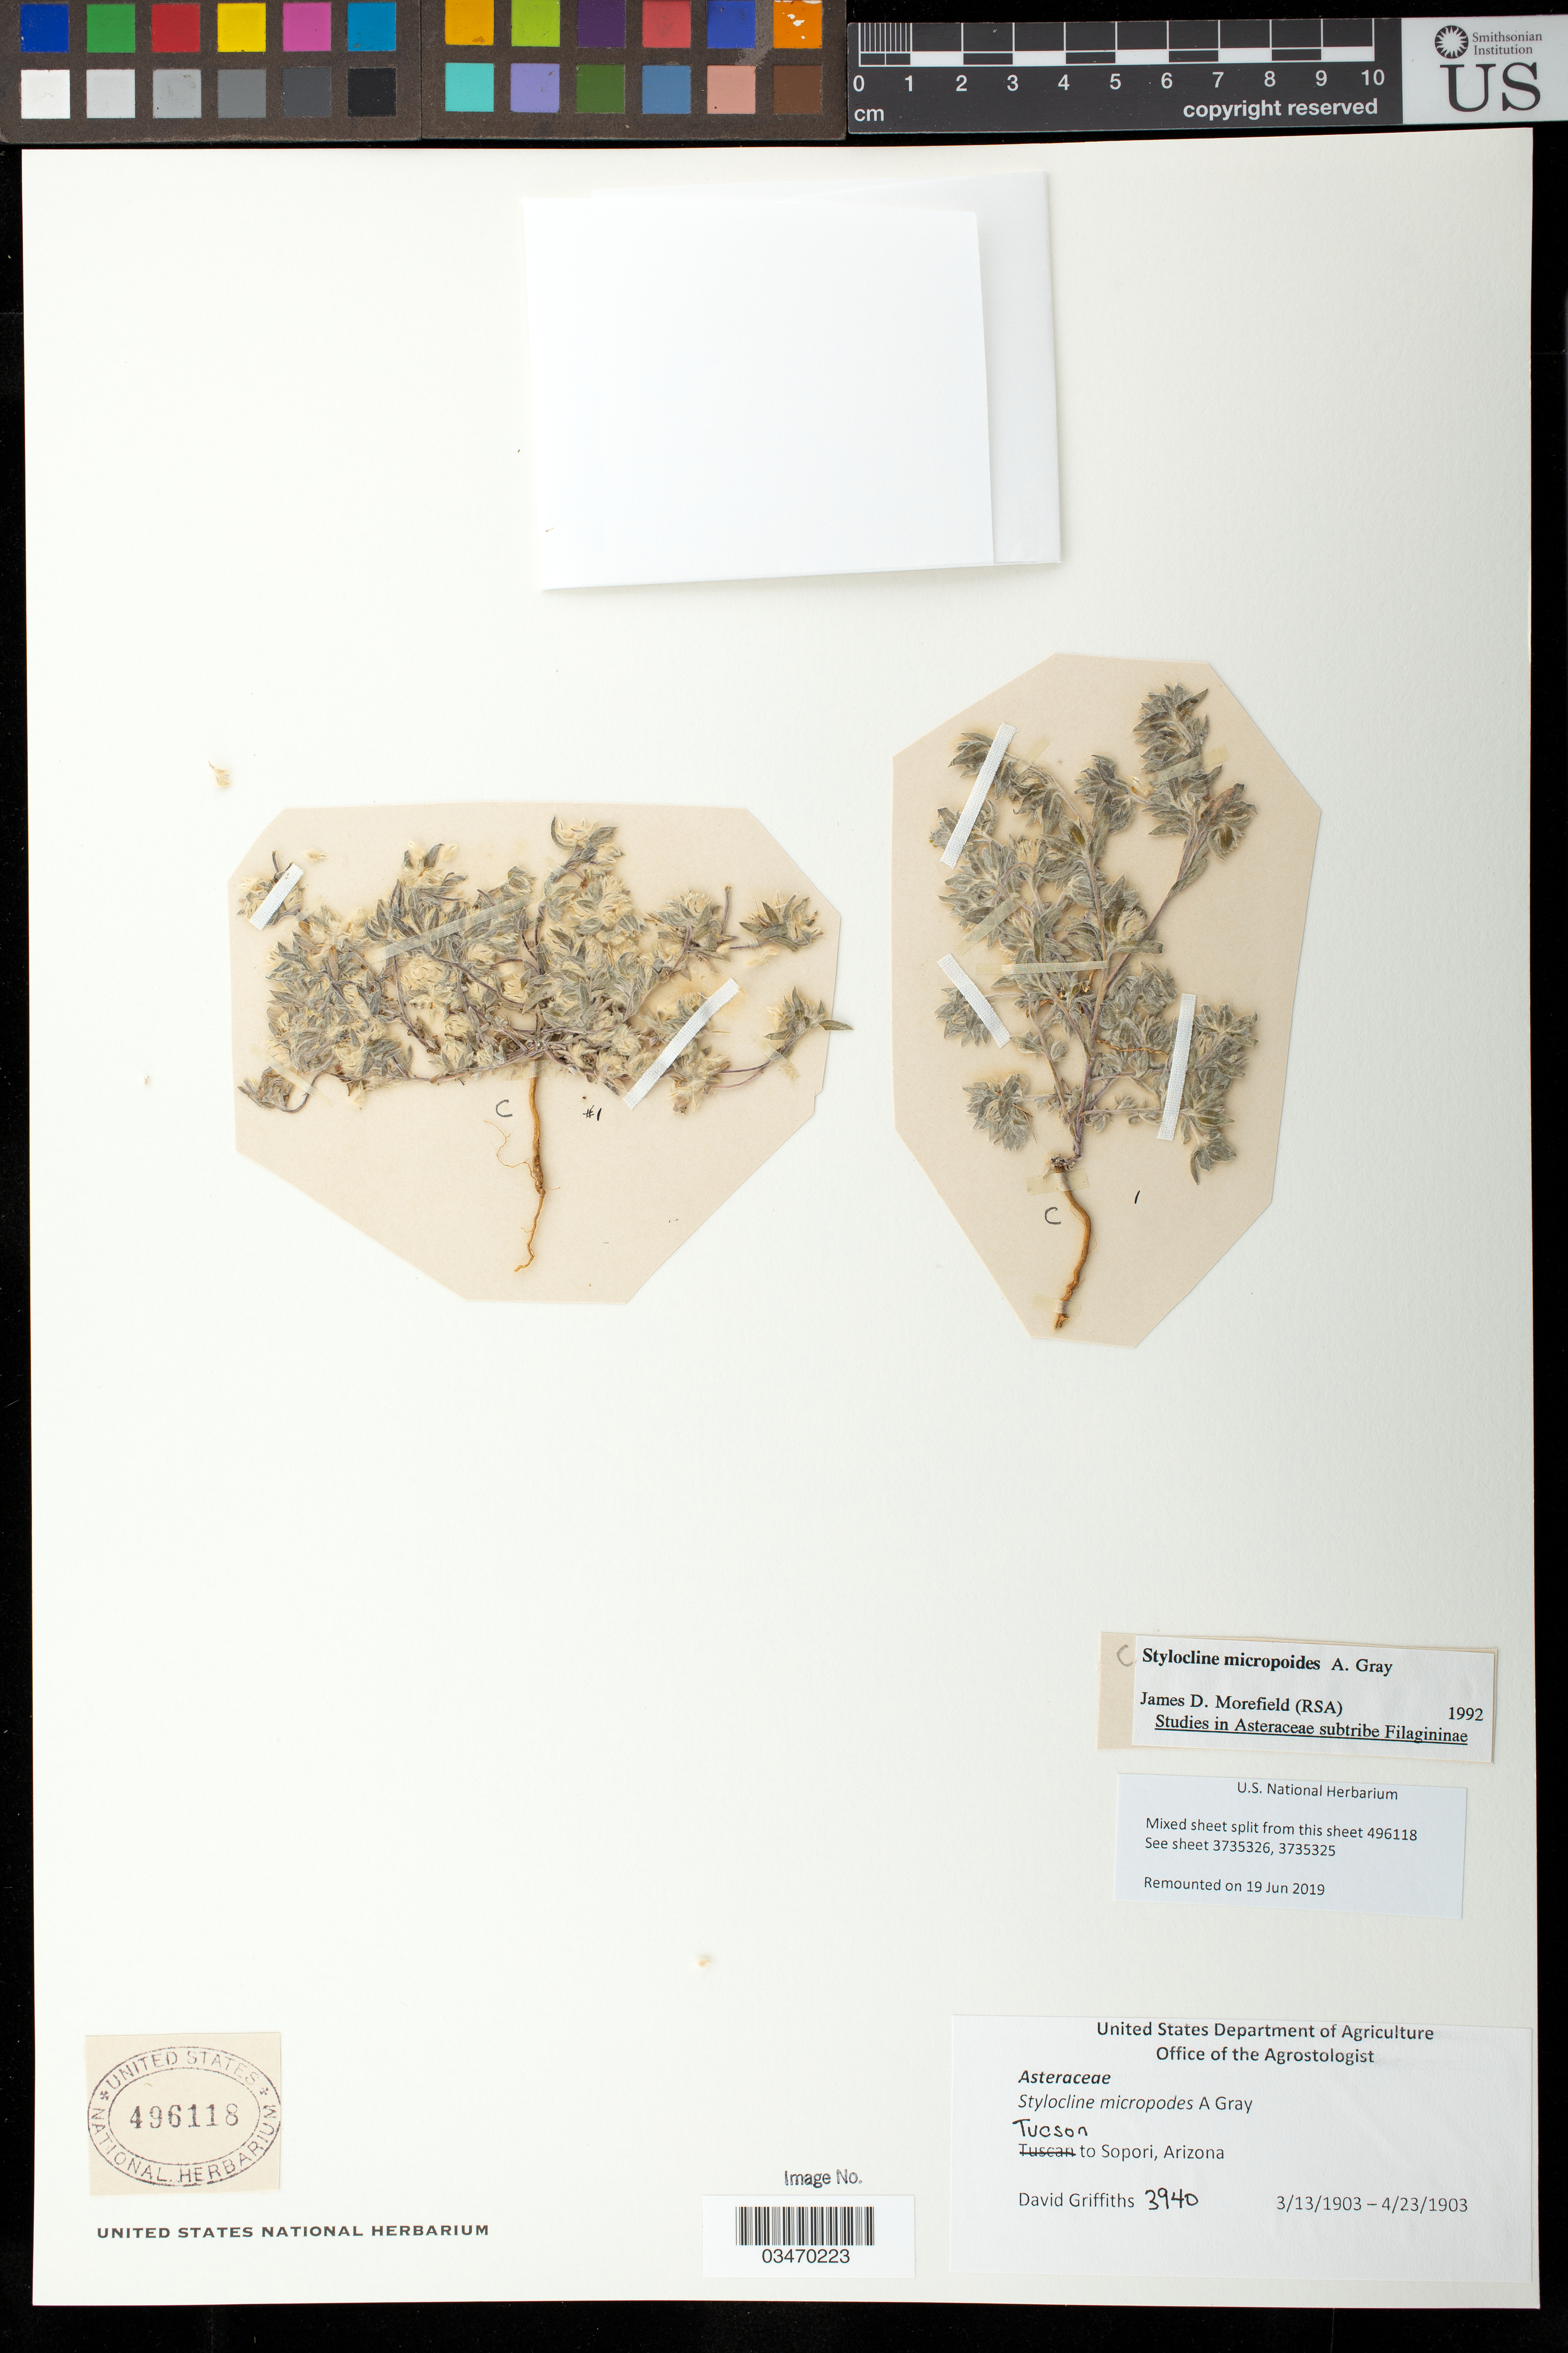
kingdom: Plantae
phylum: Tracheophyta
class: Magnoliopsida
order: Asterales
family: Asteraceae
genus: Stylocline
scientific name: Stylocline micropoides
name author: A. Gray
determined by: Morefield, James D., (RSA), Rancho Santa Ana Botanic Garden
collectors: D. Griffiths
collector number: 3940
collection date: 1903-03-13/1903-04-23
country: United States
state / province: Arizona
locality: Tucson to Sopori.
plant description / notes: Specimen split from mixed sheet no. 496118. Remounted 19 Jun 2019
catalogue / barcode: US 486118